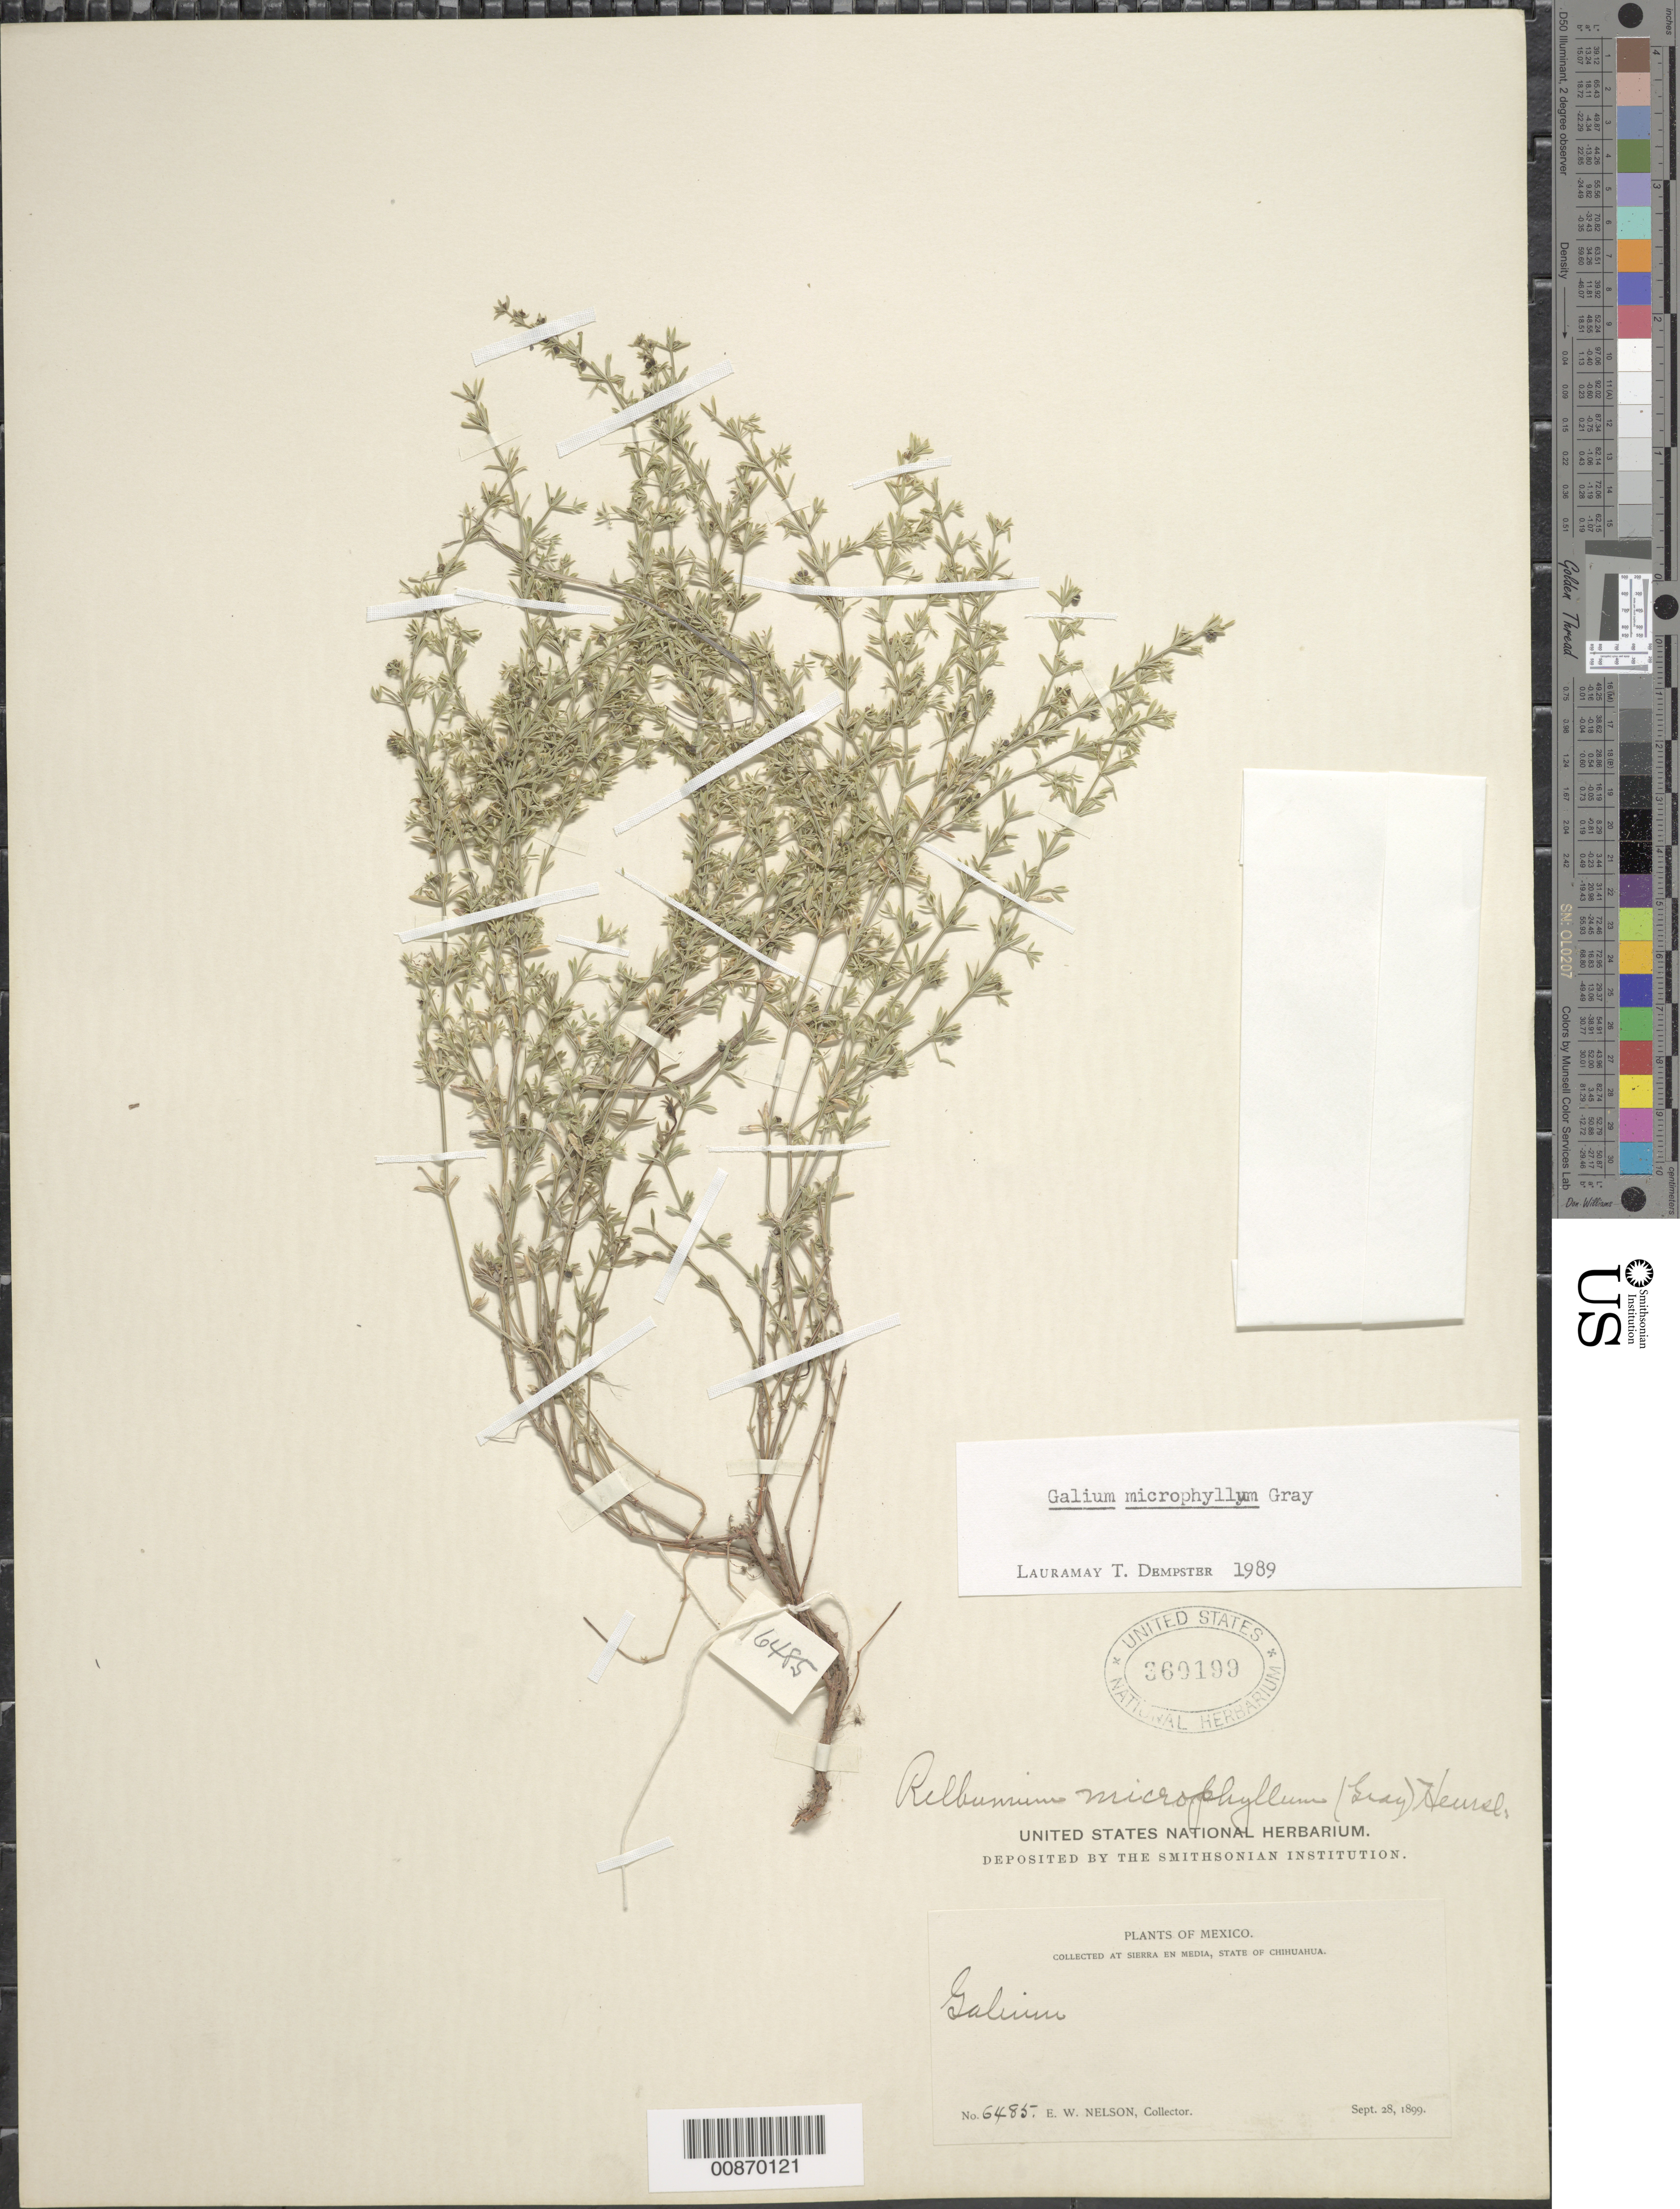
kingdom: Plantae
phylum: Tracheophyta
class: Magnoliopsida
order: Gentianales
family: Rubiaceae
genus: Galium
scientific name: Galium microphyllum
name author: A. Gray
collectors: E. W. Nelson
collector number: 6485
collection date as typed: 28 Sep 1899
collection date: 1899-09-28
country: Mexico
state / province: Chihuahua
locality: Sierra en Media, Chihuahua.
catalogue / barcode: US 360199